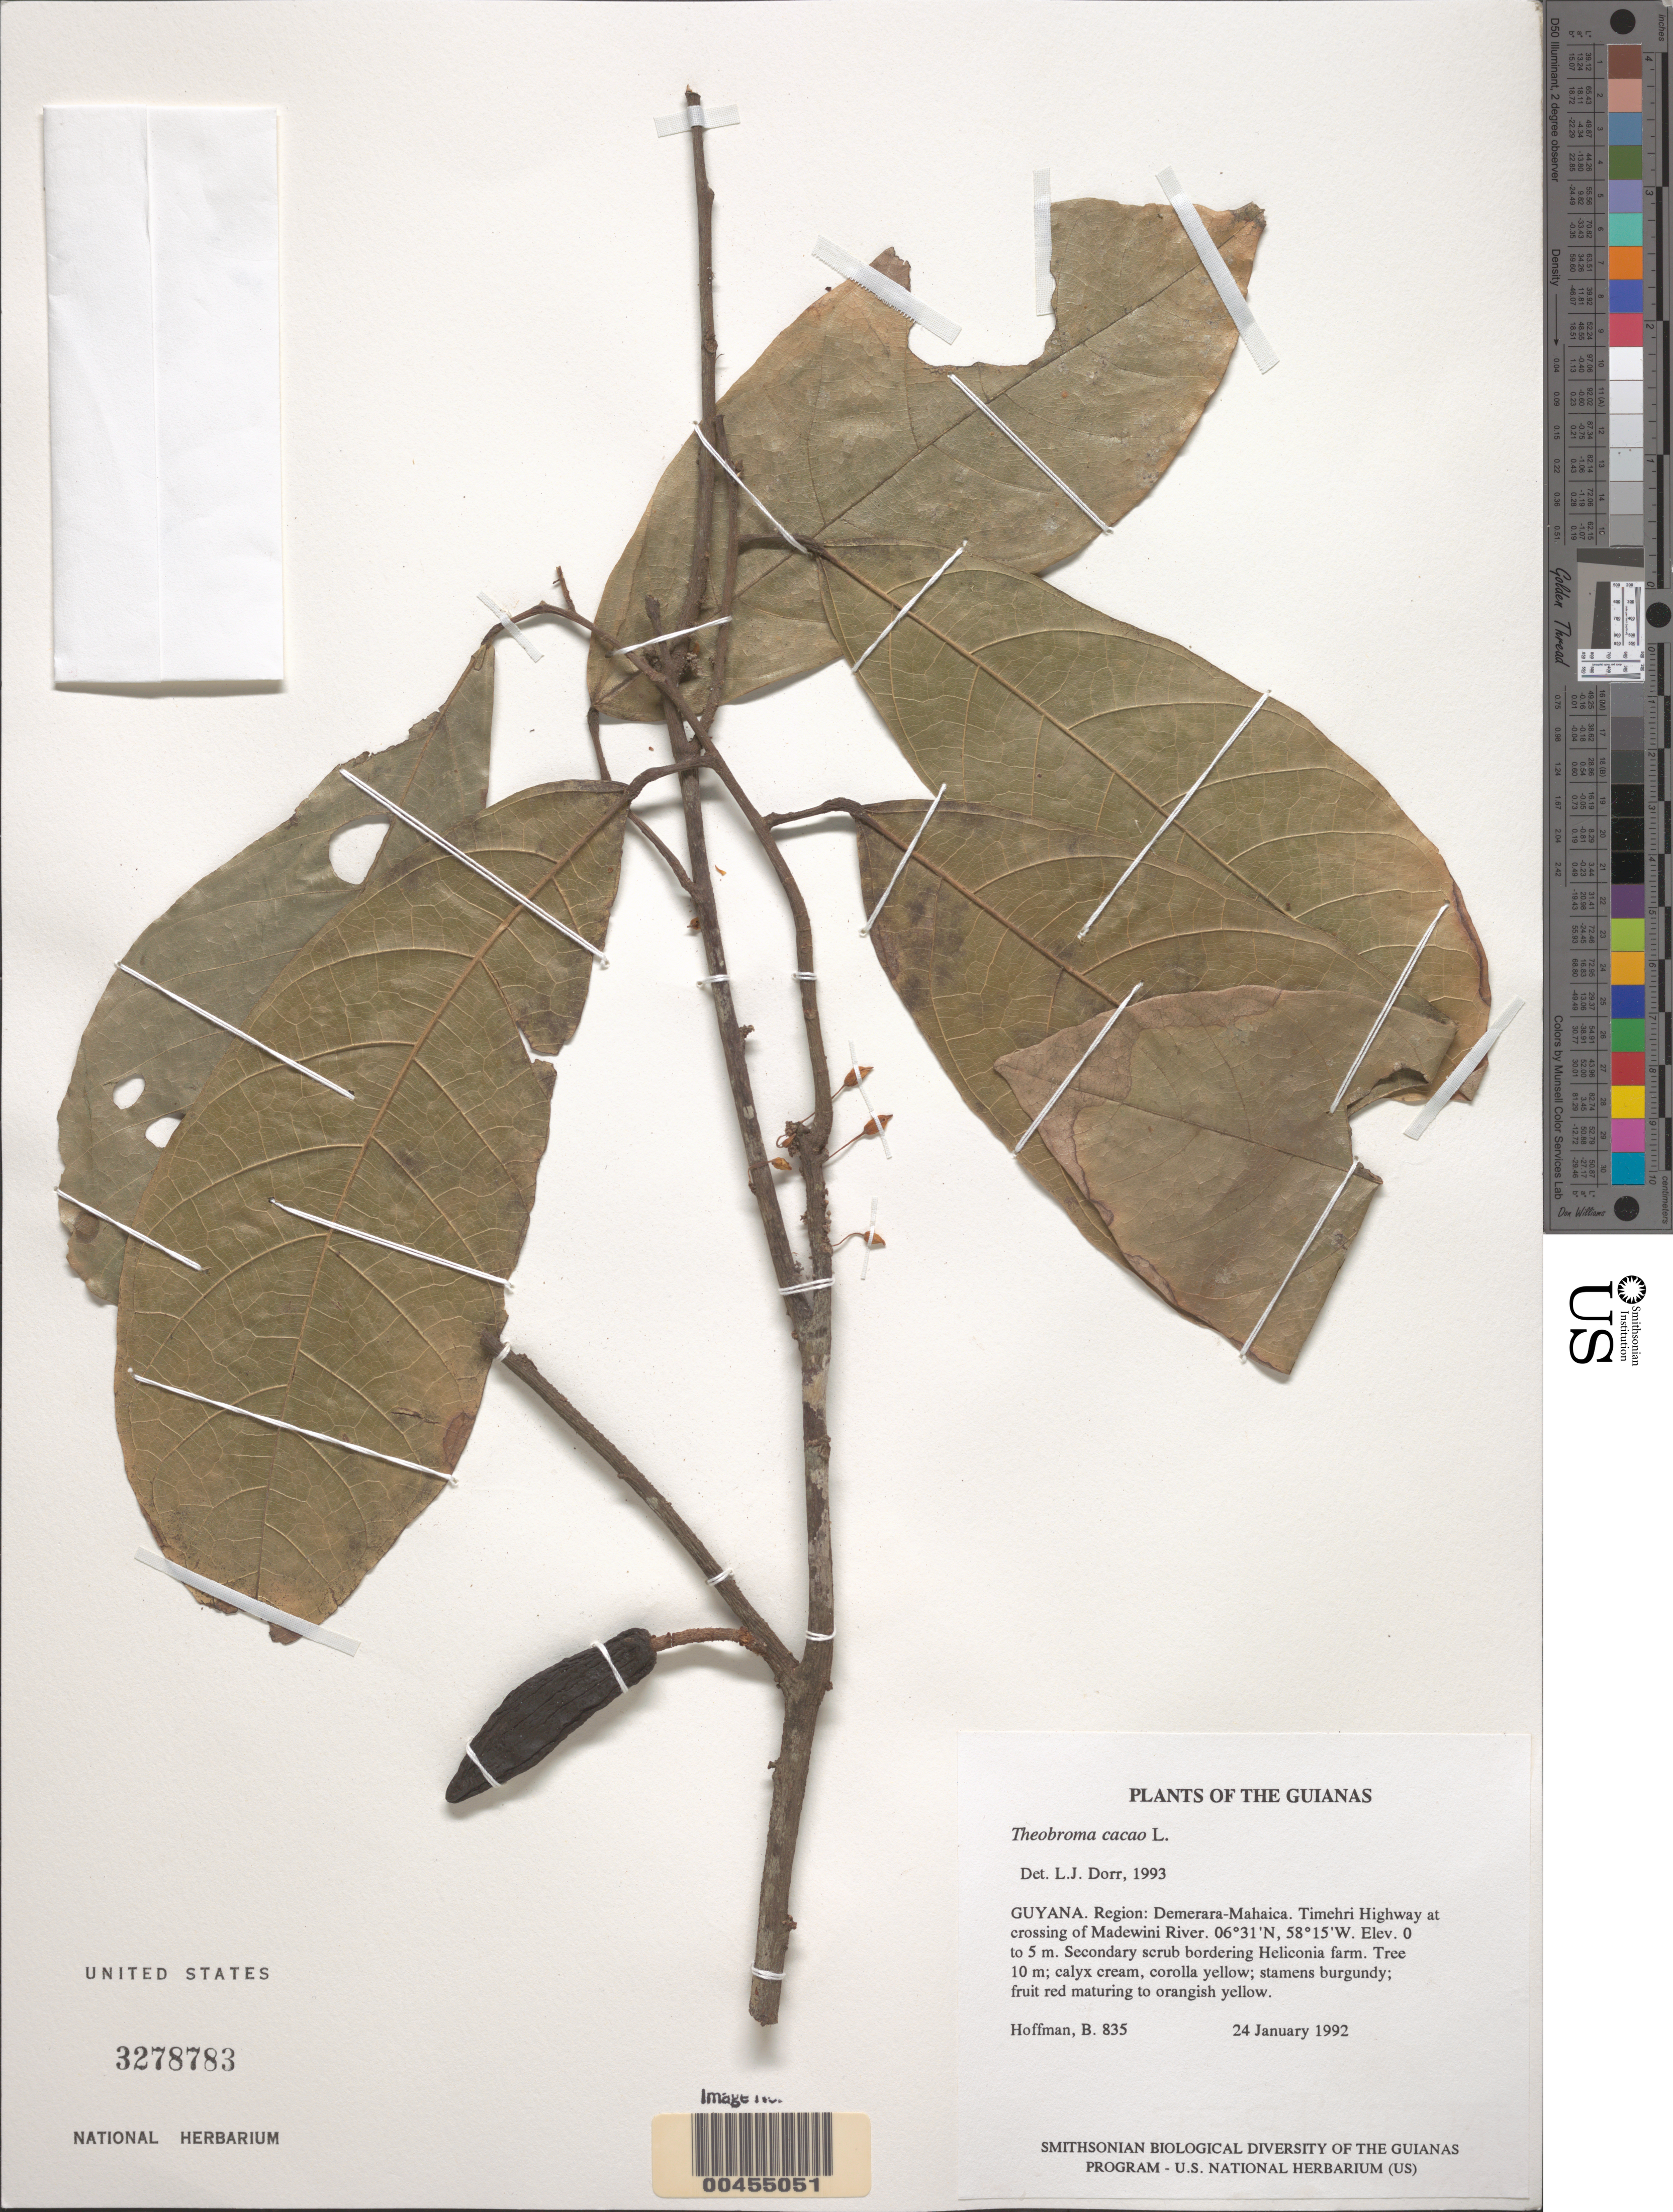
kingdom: Plantae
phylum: Tracheophyta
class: Magnoliopsida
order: Malvales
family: Malvaceae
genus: Theobroma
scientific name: Theobroma cacao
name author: L.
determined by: Dorr, L. J., (BOT), Smithsonian Institution - National Museum of Natural History (UNITED STATES)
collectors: B. Hoffman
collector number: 835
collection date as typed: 24 Jan 1992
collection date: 1992-01-24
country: Guyana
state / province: Demerara-Mahaica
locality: Timehri Highway at crossing of Madewini River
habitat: Secondary scrub bordering Heliconia farm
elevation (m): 0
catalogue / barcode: US 3278783